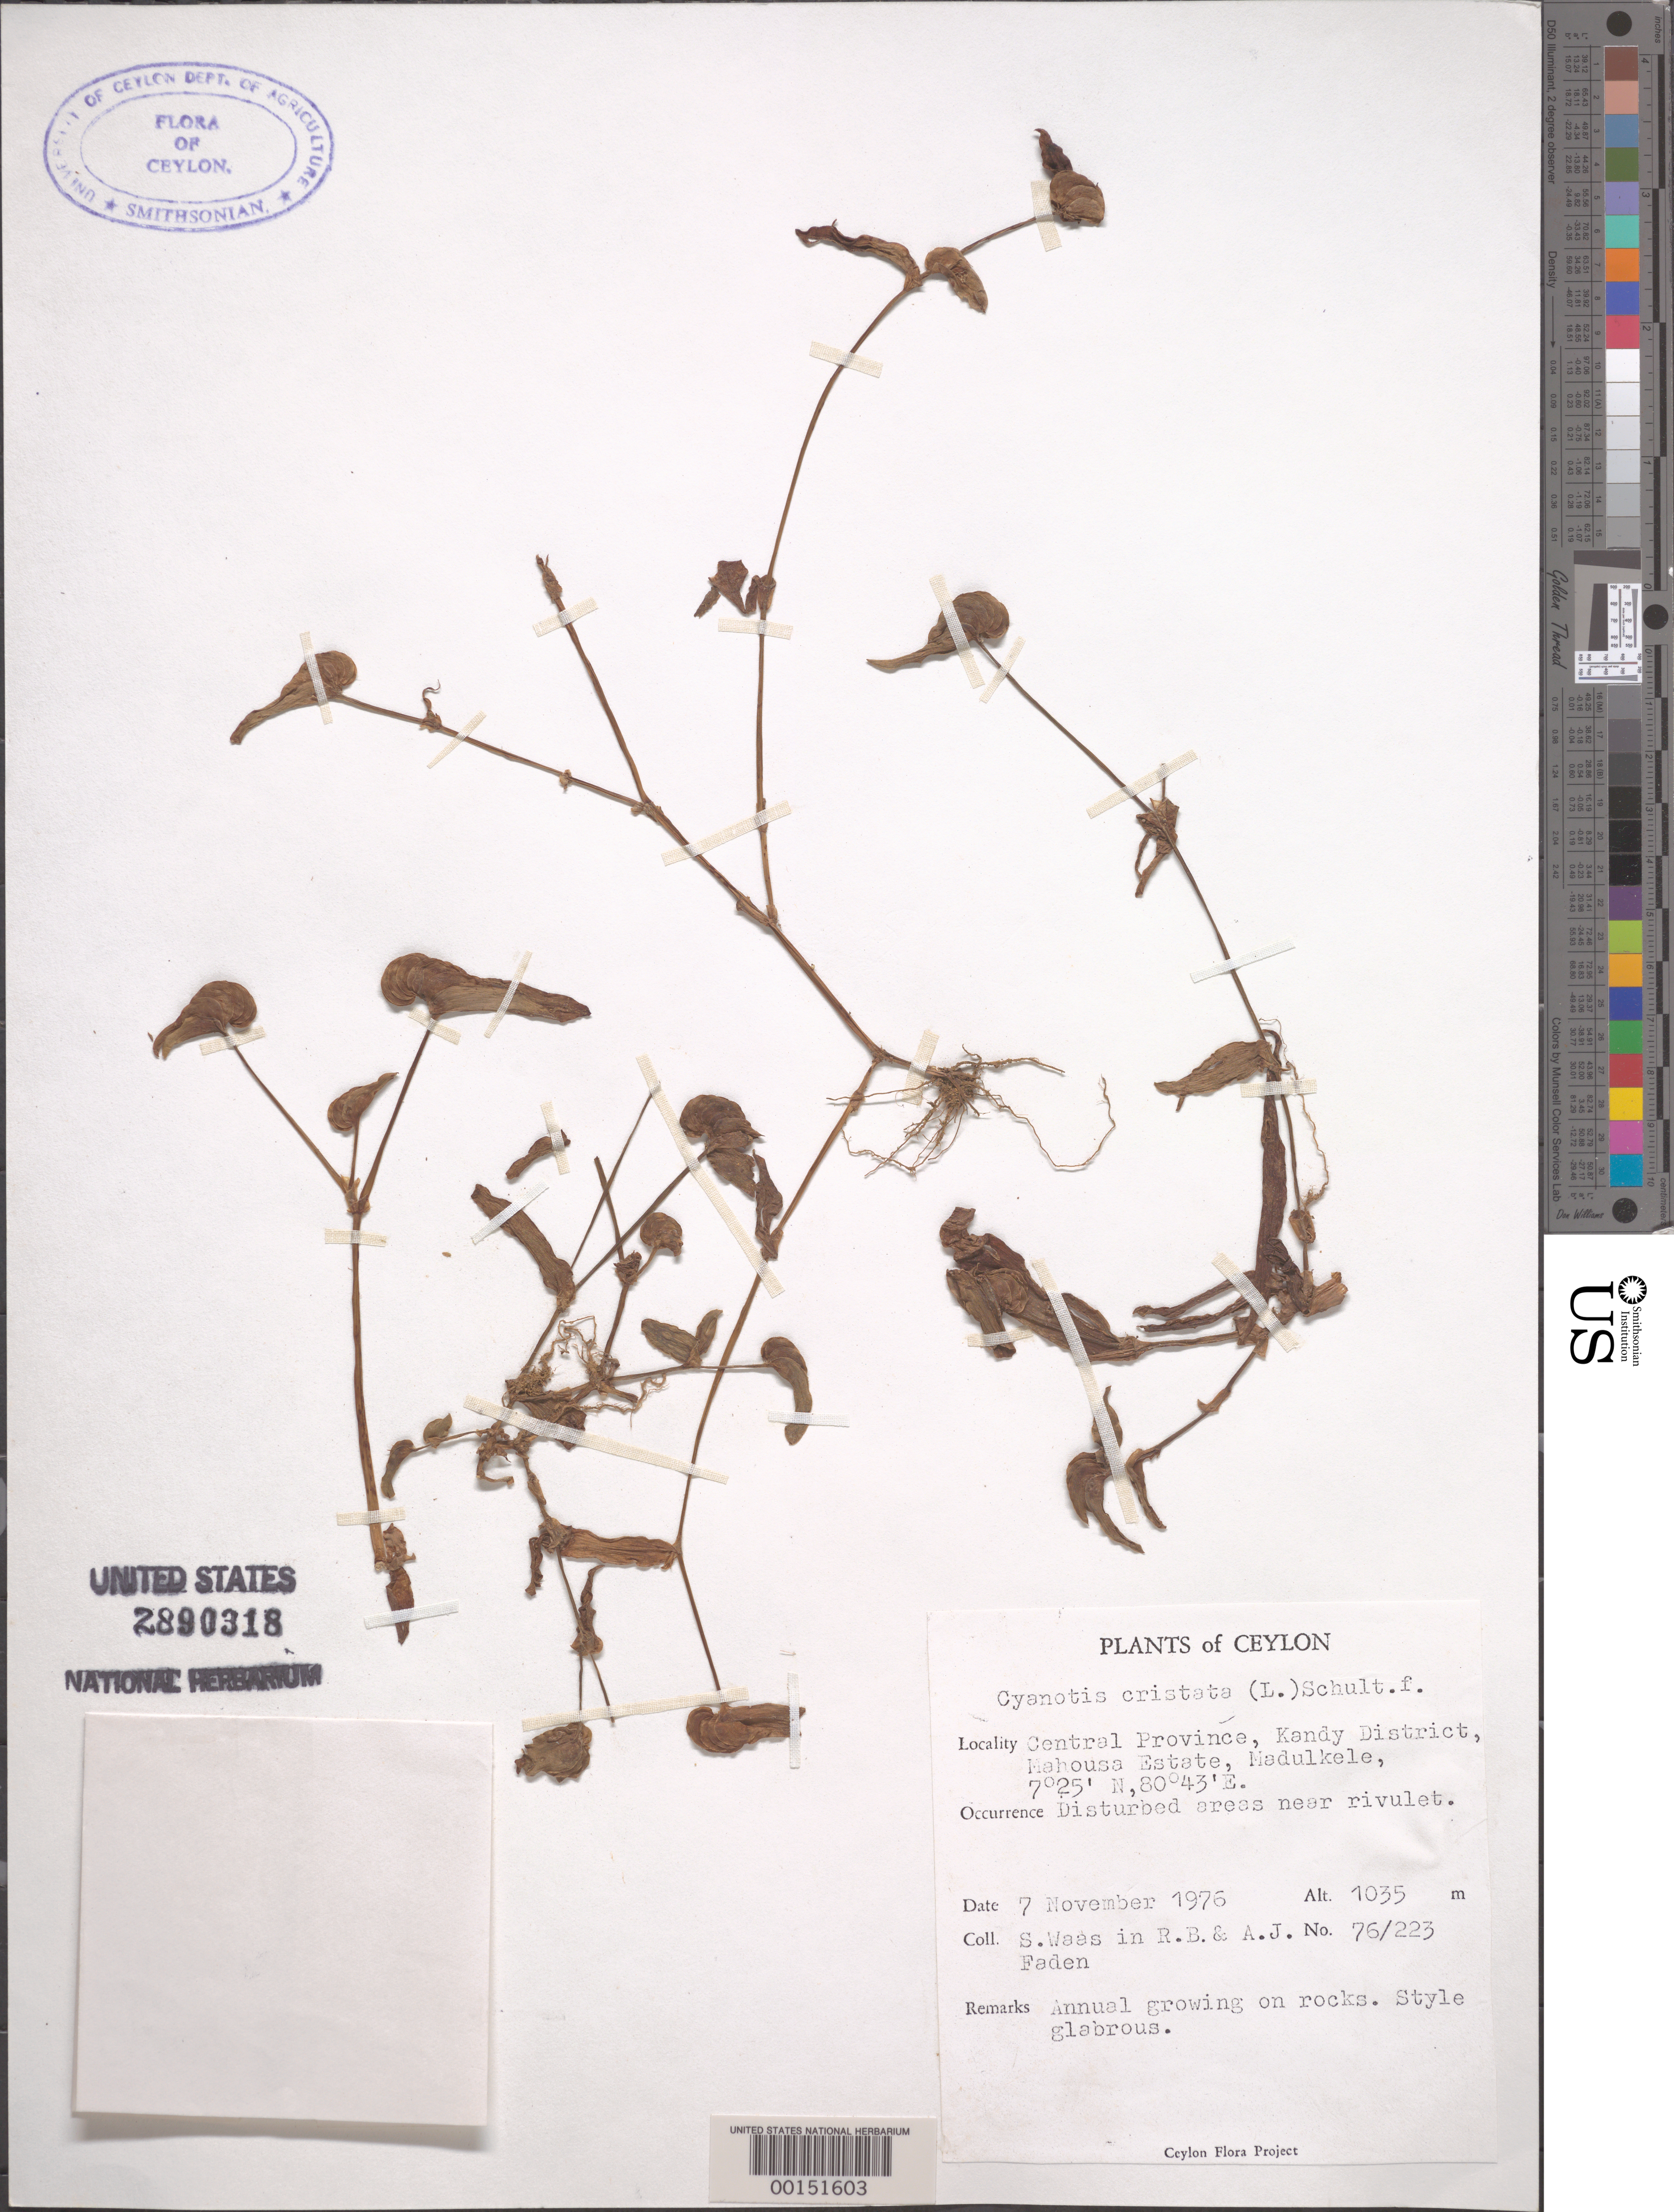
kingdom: Plantae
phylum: Tracheophyta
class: Liliopsida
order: Commelinales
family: Commelinaceae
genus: Cyanotis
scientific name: Cyanotis cristata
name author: (L.) D. Don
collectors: S. Was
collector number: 76/223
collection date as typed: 07 Nov 1976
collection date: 1976-11-07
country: Sri Lanka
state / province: Central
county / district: Kandy Dist.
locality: Madulkele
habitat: Disturbed areas near rivulet; on rocks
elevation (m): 1035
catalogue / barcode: US 2890318